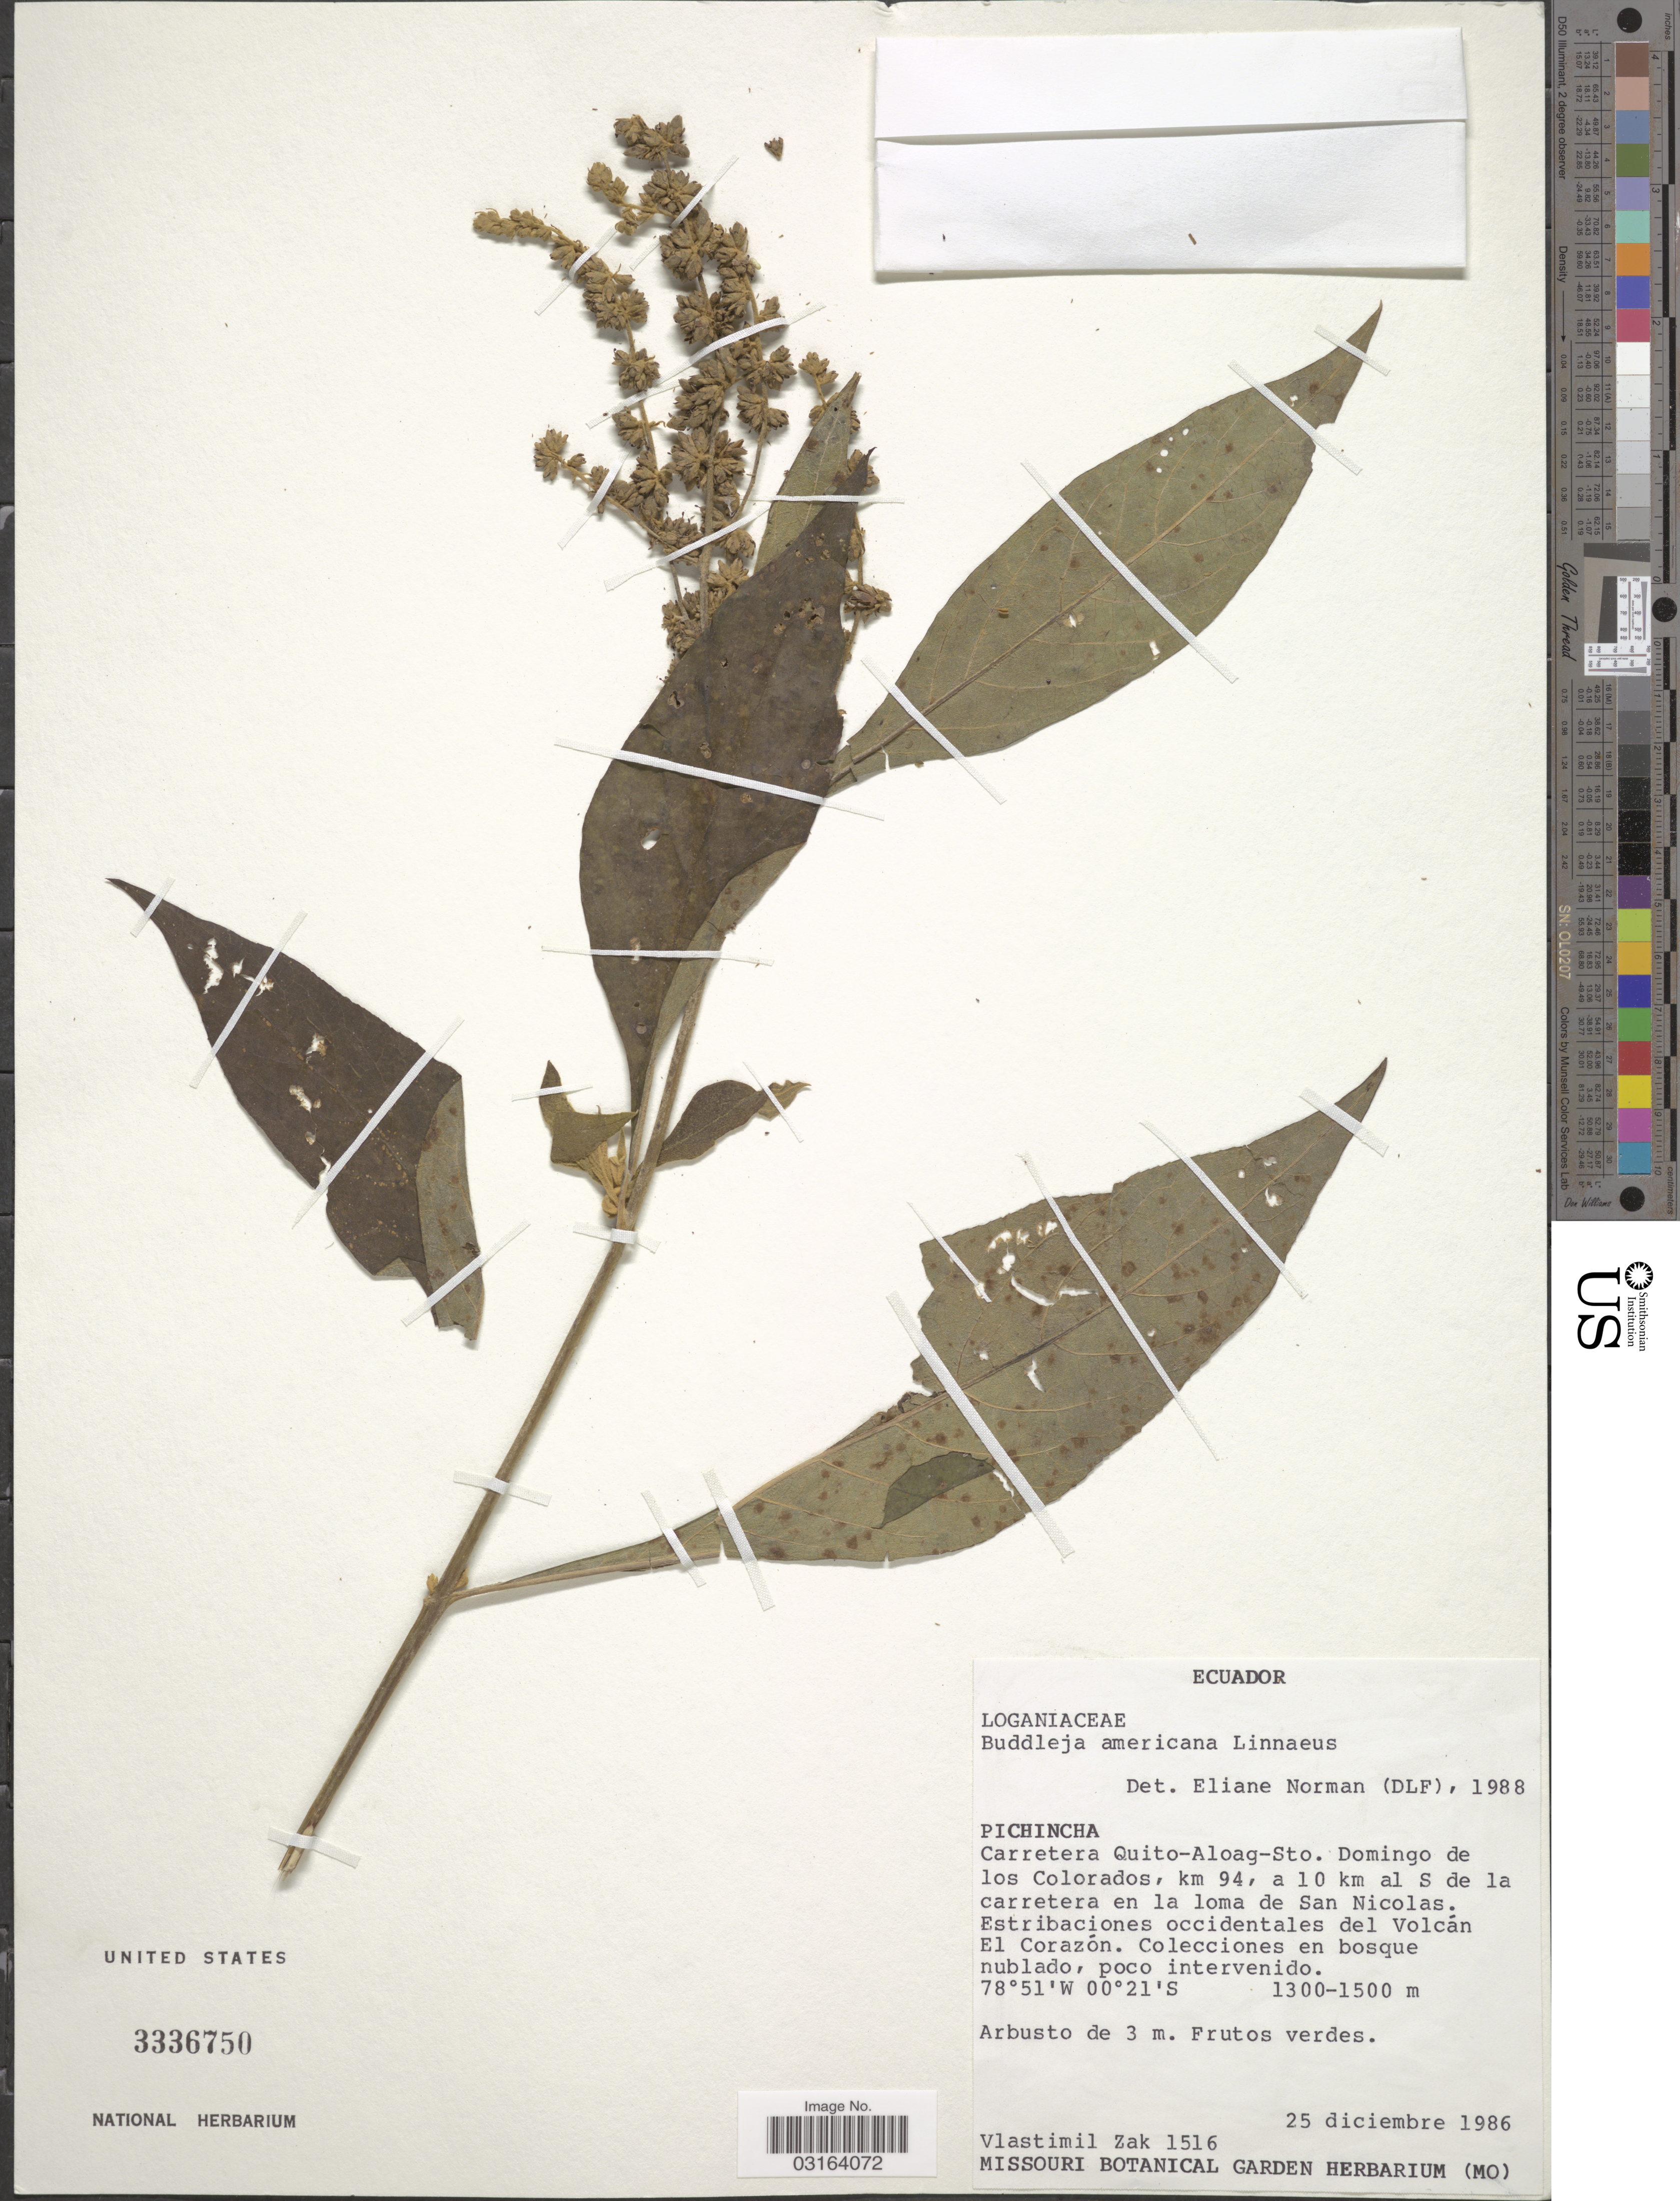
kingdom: Plantae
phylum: Tracheophyta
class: Magnoliopsida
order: Lamiales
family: Scrophulariaceae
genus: Buddleja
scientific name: Buddleja americana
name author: L.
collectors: V. Zak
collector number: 1516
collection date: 1986-12-25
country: Ecuador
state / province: Pichincha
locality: Carretera Quito-Aloag-Sto. Domingo de los Colorados, km 94, a 10 km al S de la carretera en la loma de San Nicolas. Estribaciones occidentales del Volcán El Corazón.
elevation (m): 1300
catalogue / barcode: US 3336750